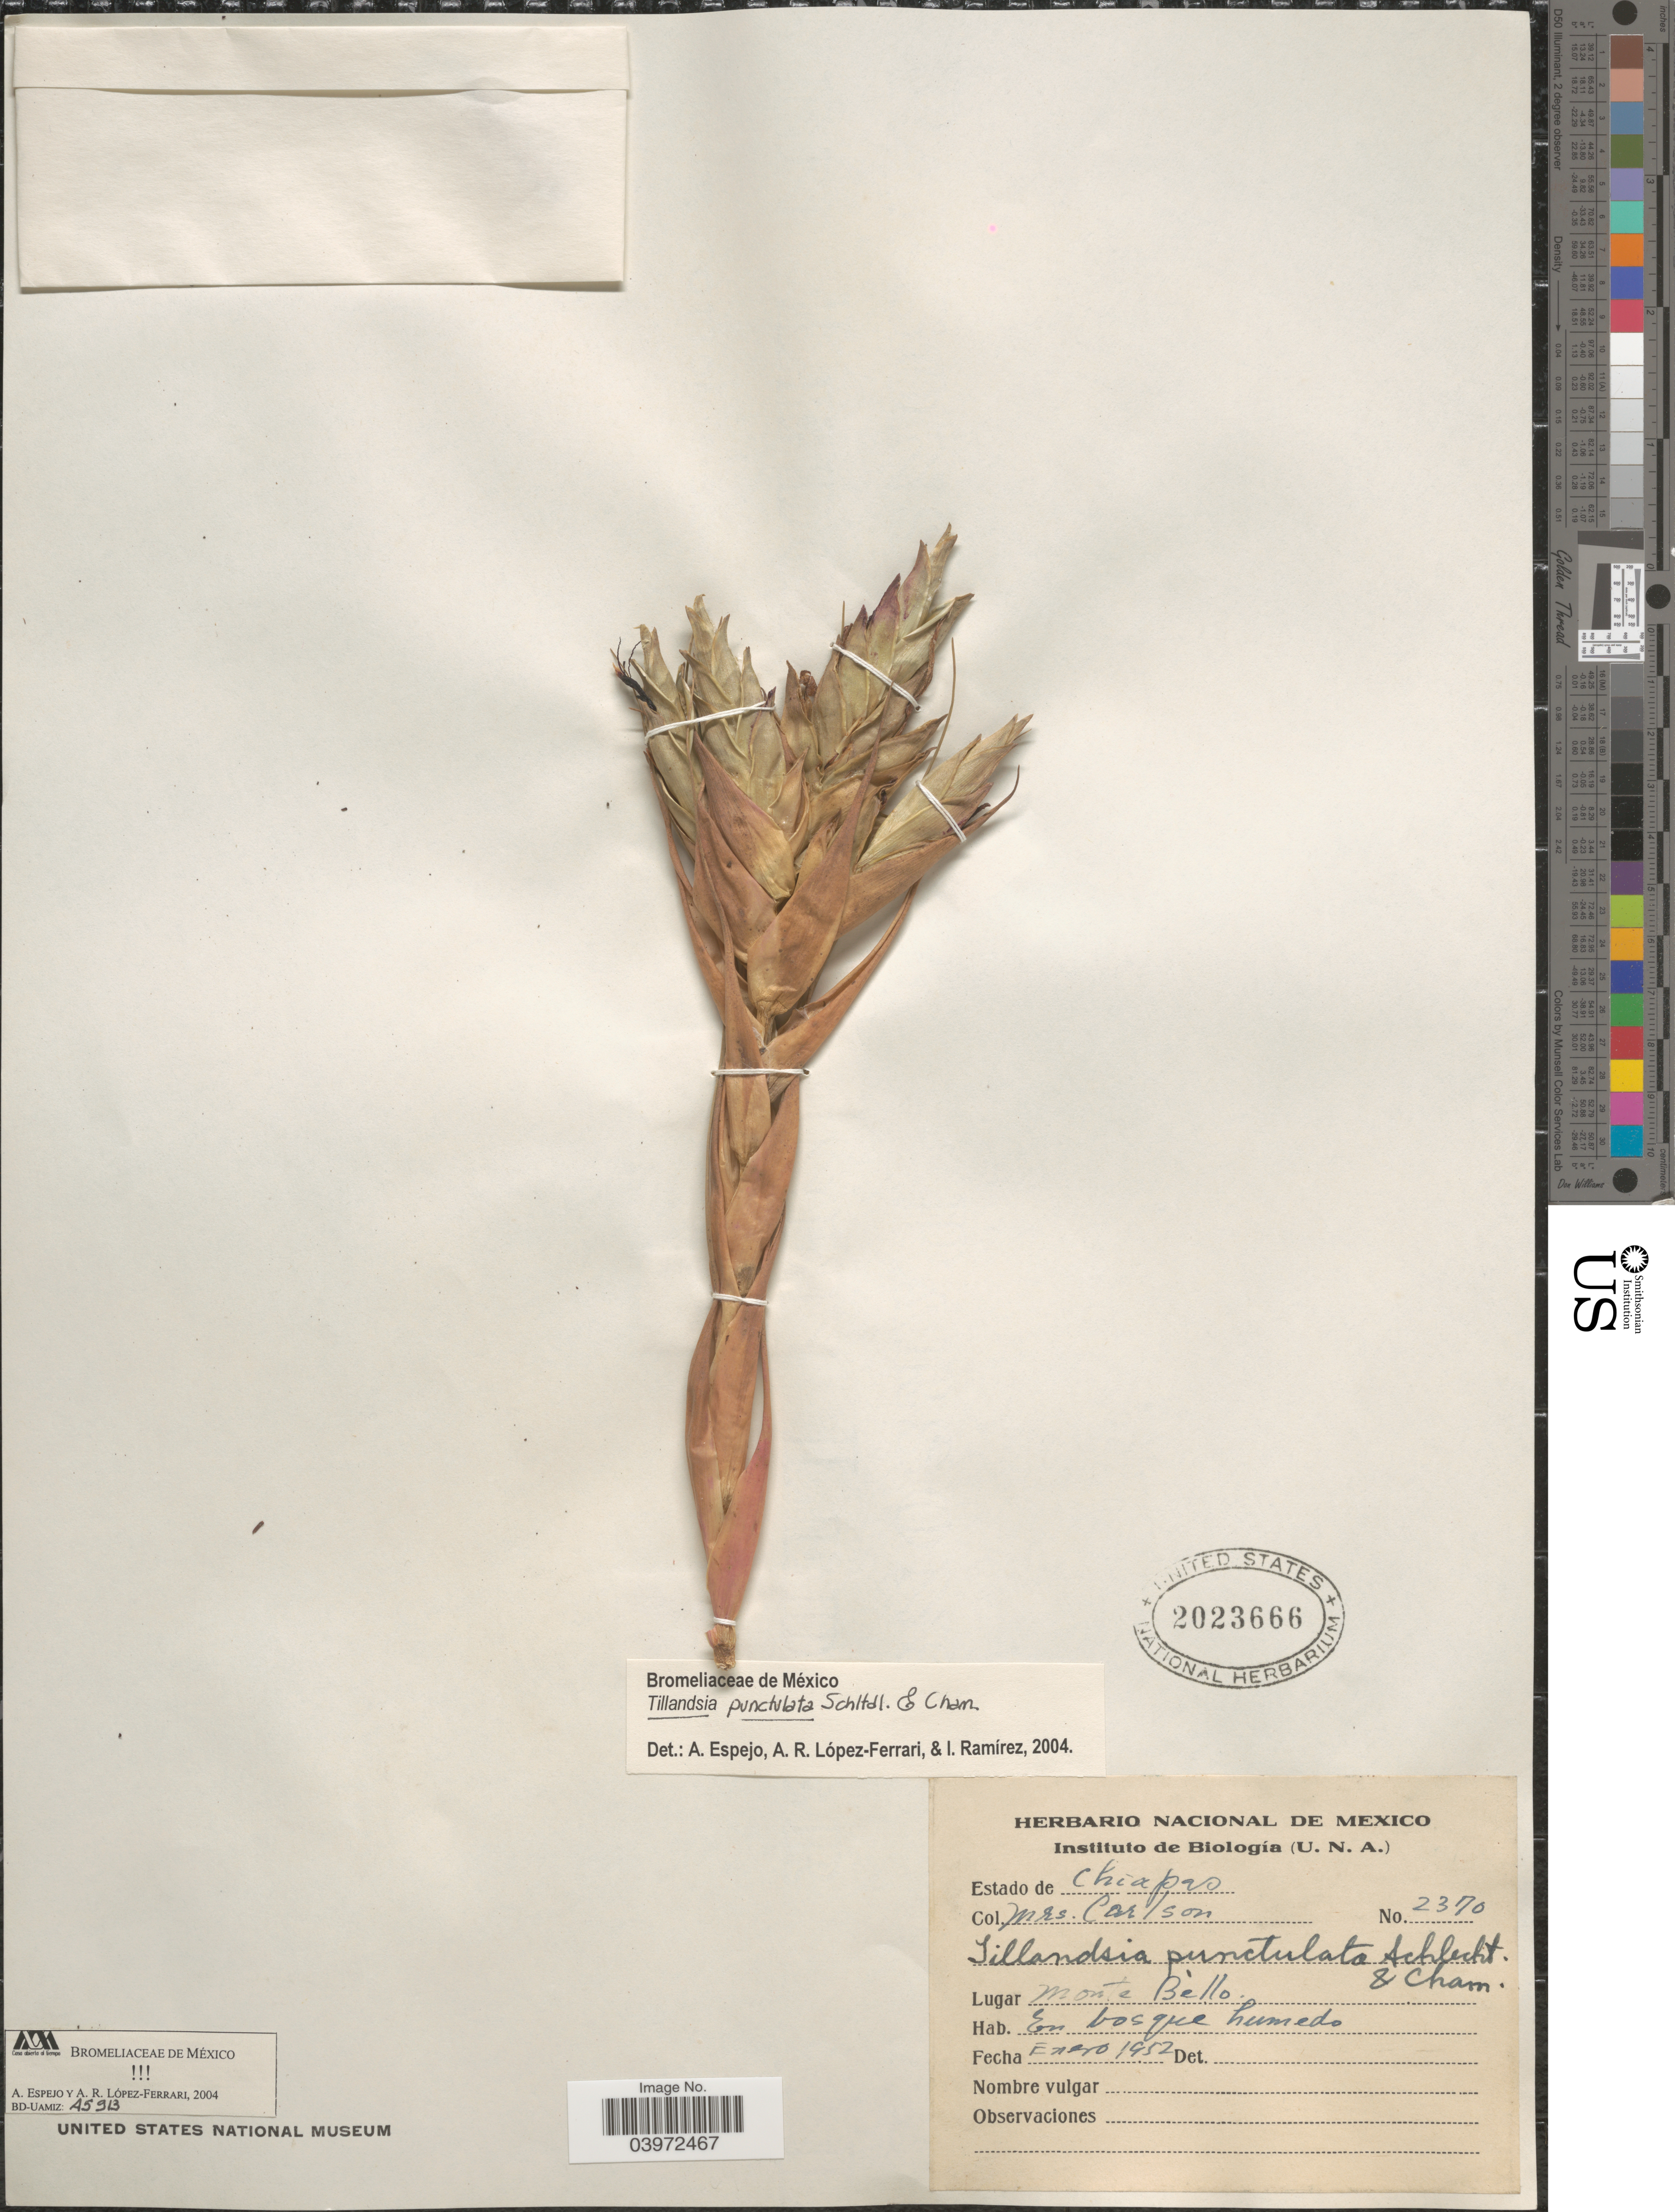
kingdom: Plantae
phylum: Tracheophyta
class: Liliopsida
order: Poales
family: Bromeliaceae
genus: Tillandsia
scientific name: Tillandsia punctulata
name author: Schltdl. & Cham.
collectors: Carlson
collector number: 2370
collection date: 1952-01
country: Mexico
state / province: Chiapas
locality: Monte Bello.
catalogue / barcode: US 2023666